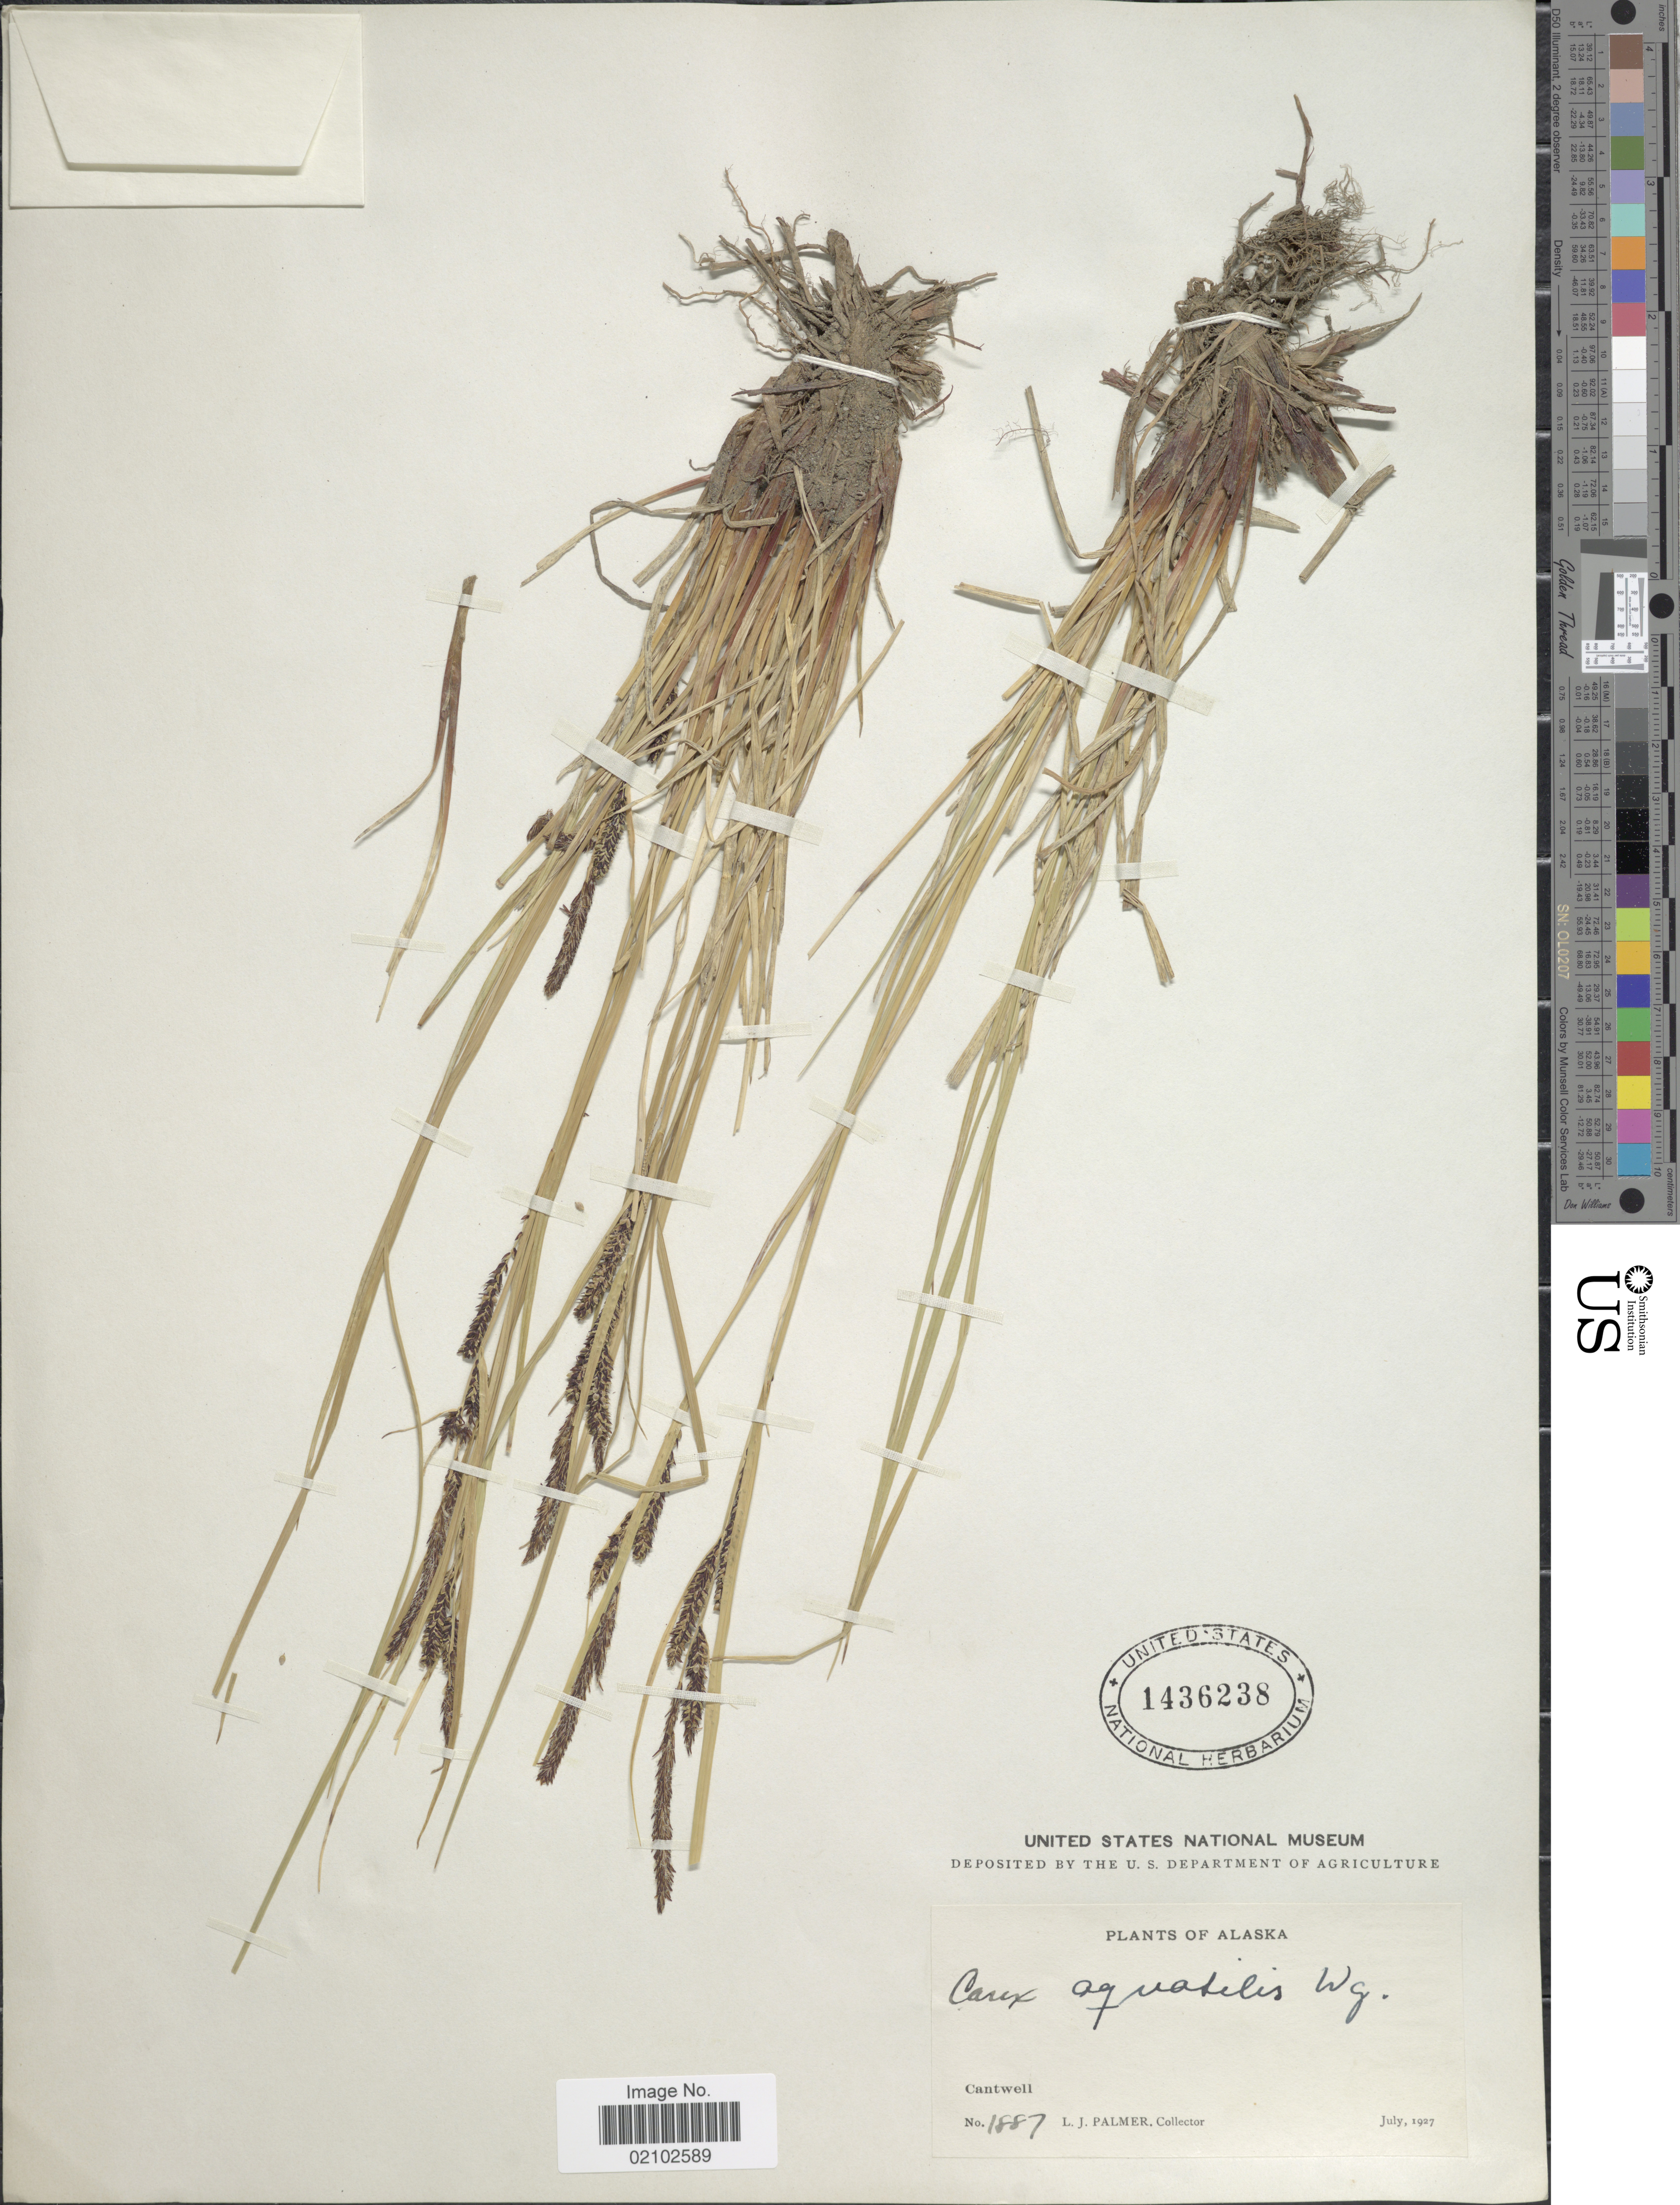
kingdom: Plantae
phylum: Tracheophyta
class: Liliopsida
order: Poales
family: Cyperaceae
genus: Carex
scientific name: Carex aquatilis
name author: Wahlenb.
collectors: L. J. Palmer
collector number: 1887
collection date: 1927-07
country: United States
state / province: Alaska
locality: Cantwell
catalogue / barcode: US 1436238